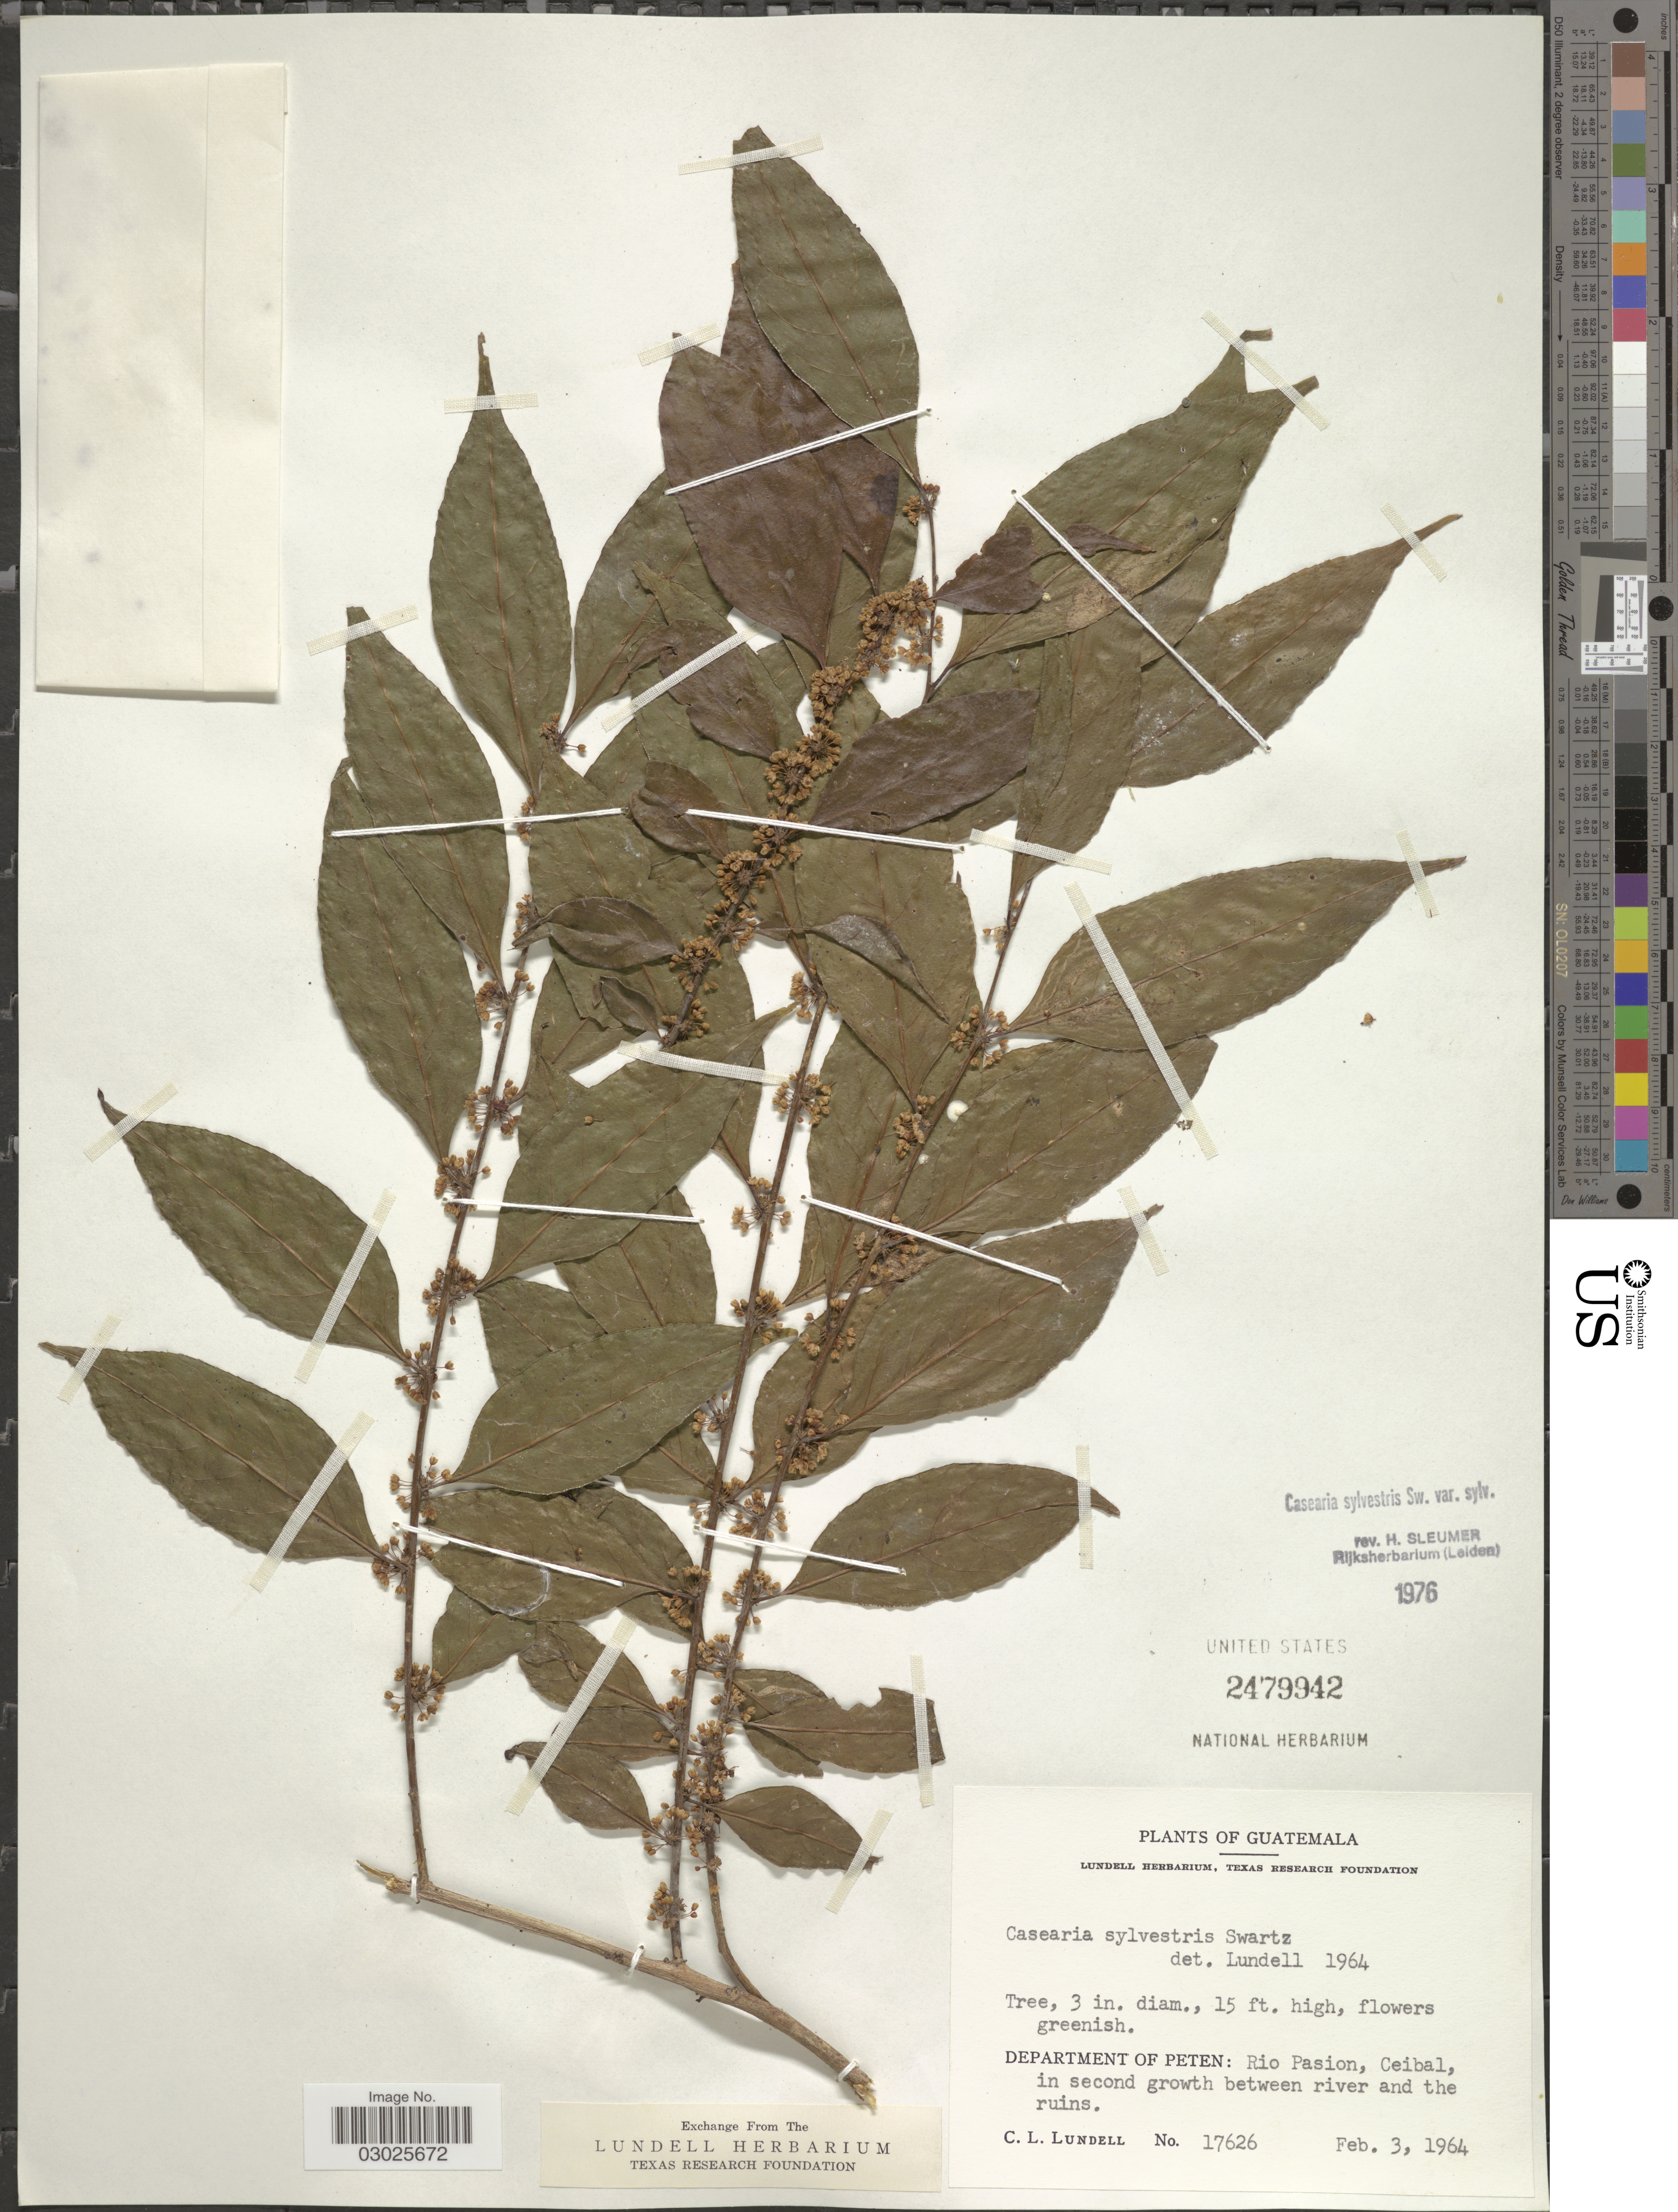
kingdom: Plantae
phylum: Tracheophyta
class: Magnoliopsida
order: Malpighiales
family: Salicaceae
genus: Casearia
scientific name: Casearia sylvestris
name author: Sw.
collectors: C. L. Lundell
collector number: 17626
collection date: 1964-02-03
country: Guatemala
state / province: El Petén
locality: Department of Peten: Rio Pasion, Ceibal, in second growth between river and the ruins.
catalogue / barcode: US 2479942